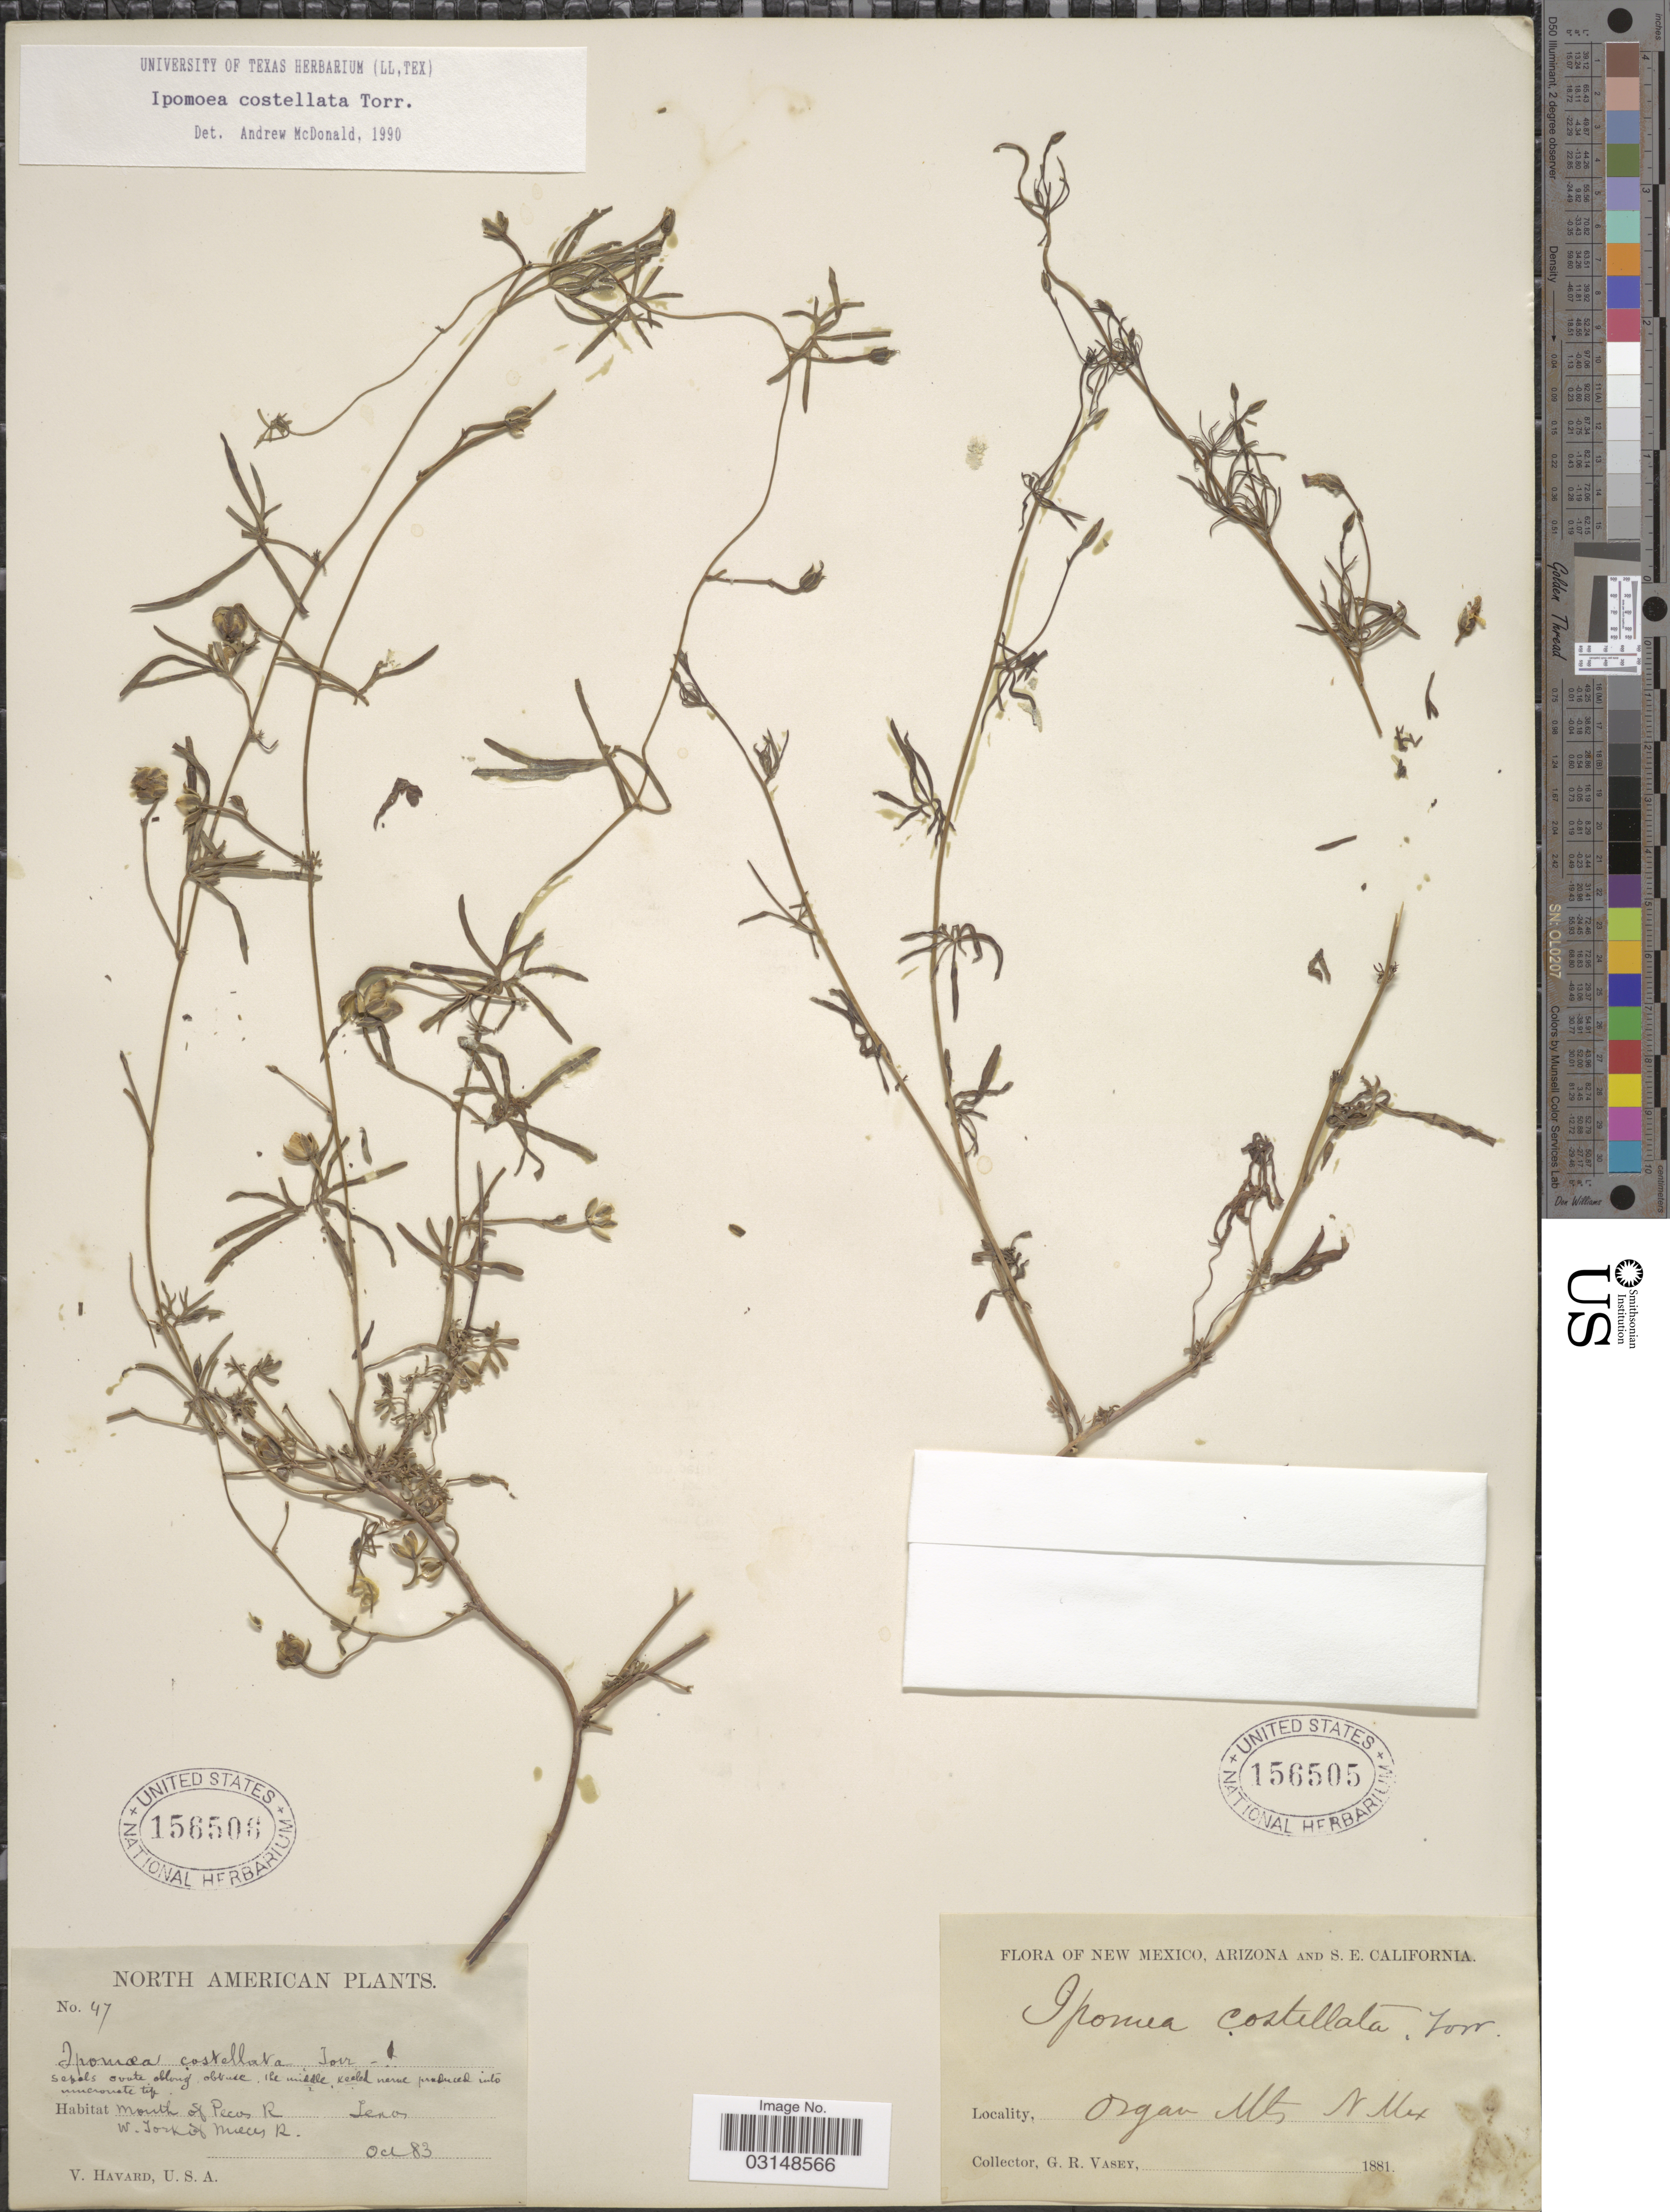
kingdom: Plantae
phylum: Tracheophyta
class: Magnoliopsida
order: Solanales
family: Convolvulaceae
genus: Ipomoea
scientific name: Ipomoea costellata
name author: Torr.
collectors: V. Havard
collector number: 47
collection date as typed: Transcribed d/m/y: /10/83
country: United States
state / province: Texas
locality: Mouth of Pecos R., W. Fork of Nueces R.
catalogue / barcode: US 156506